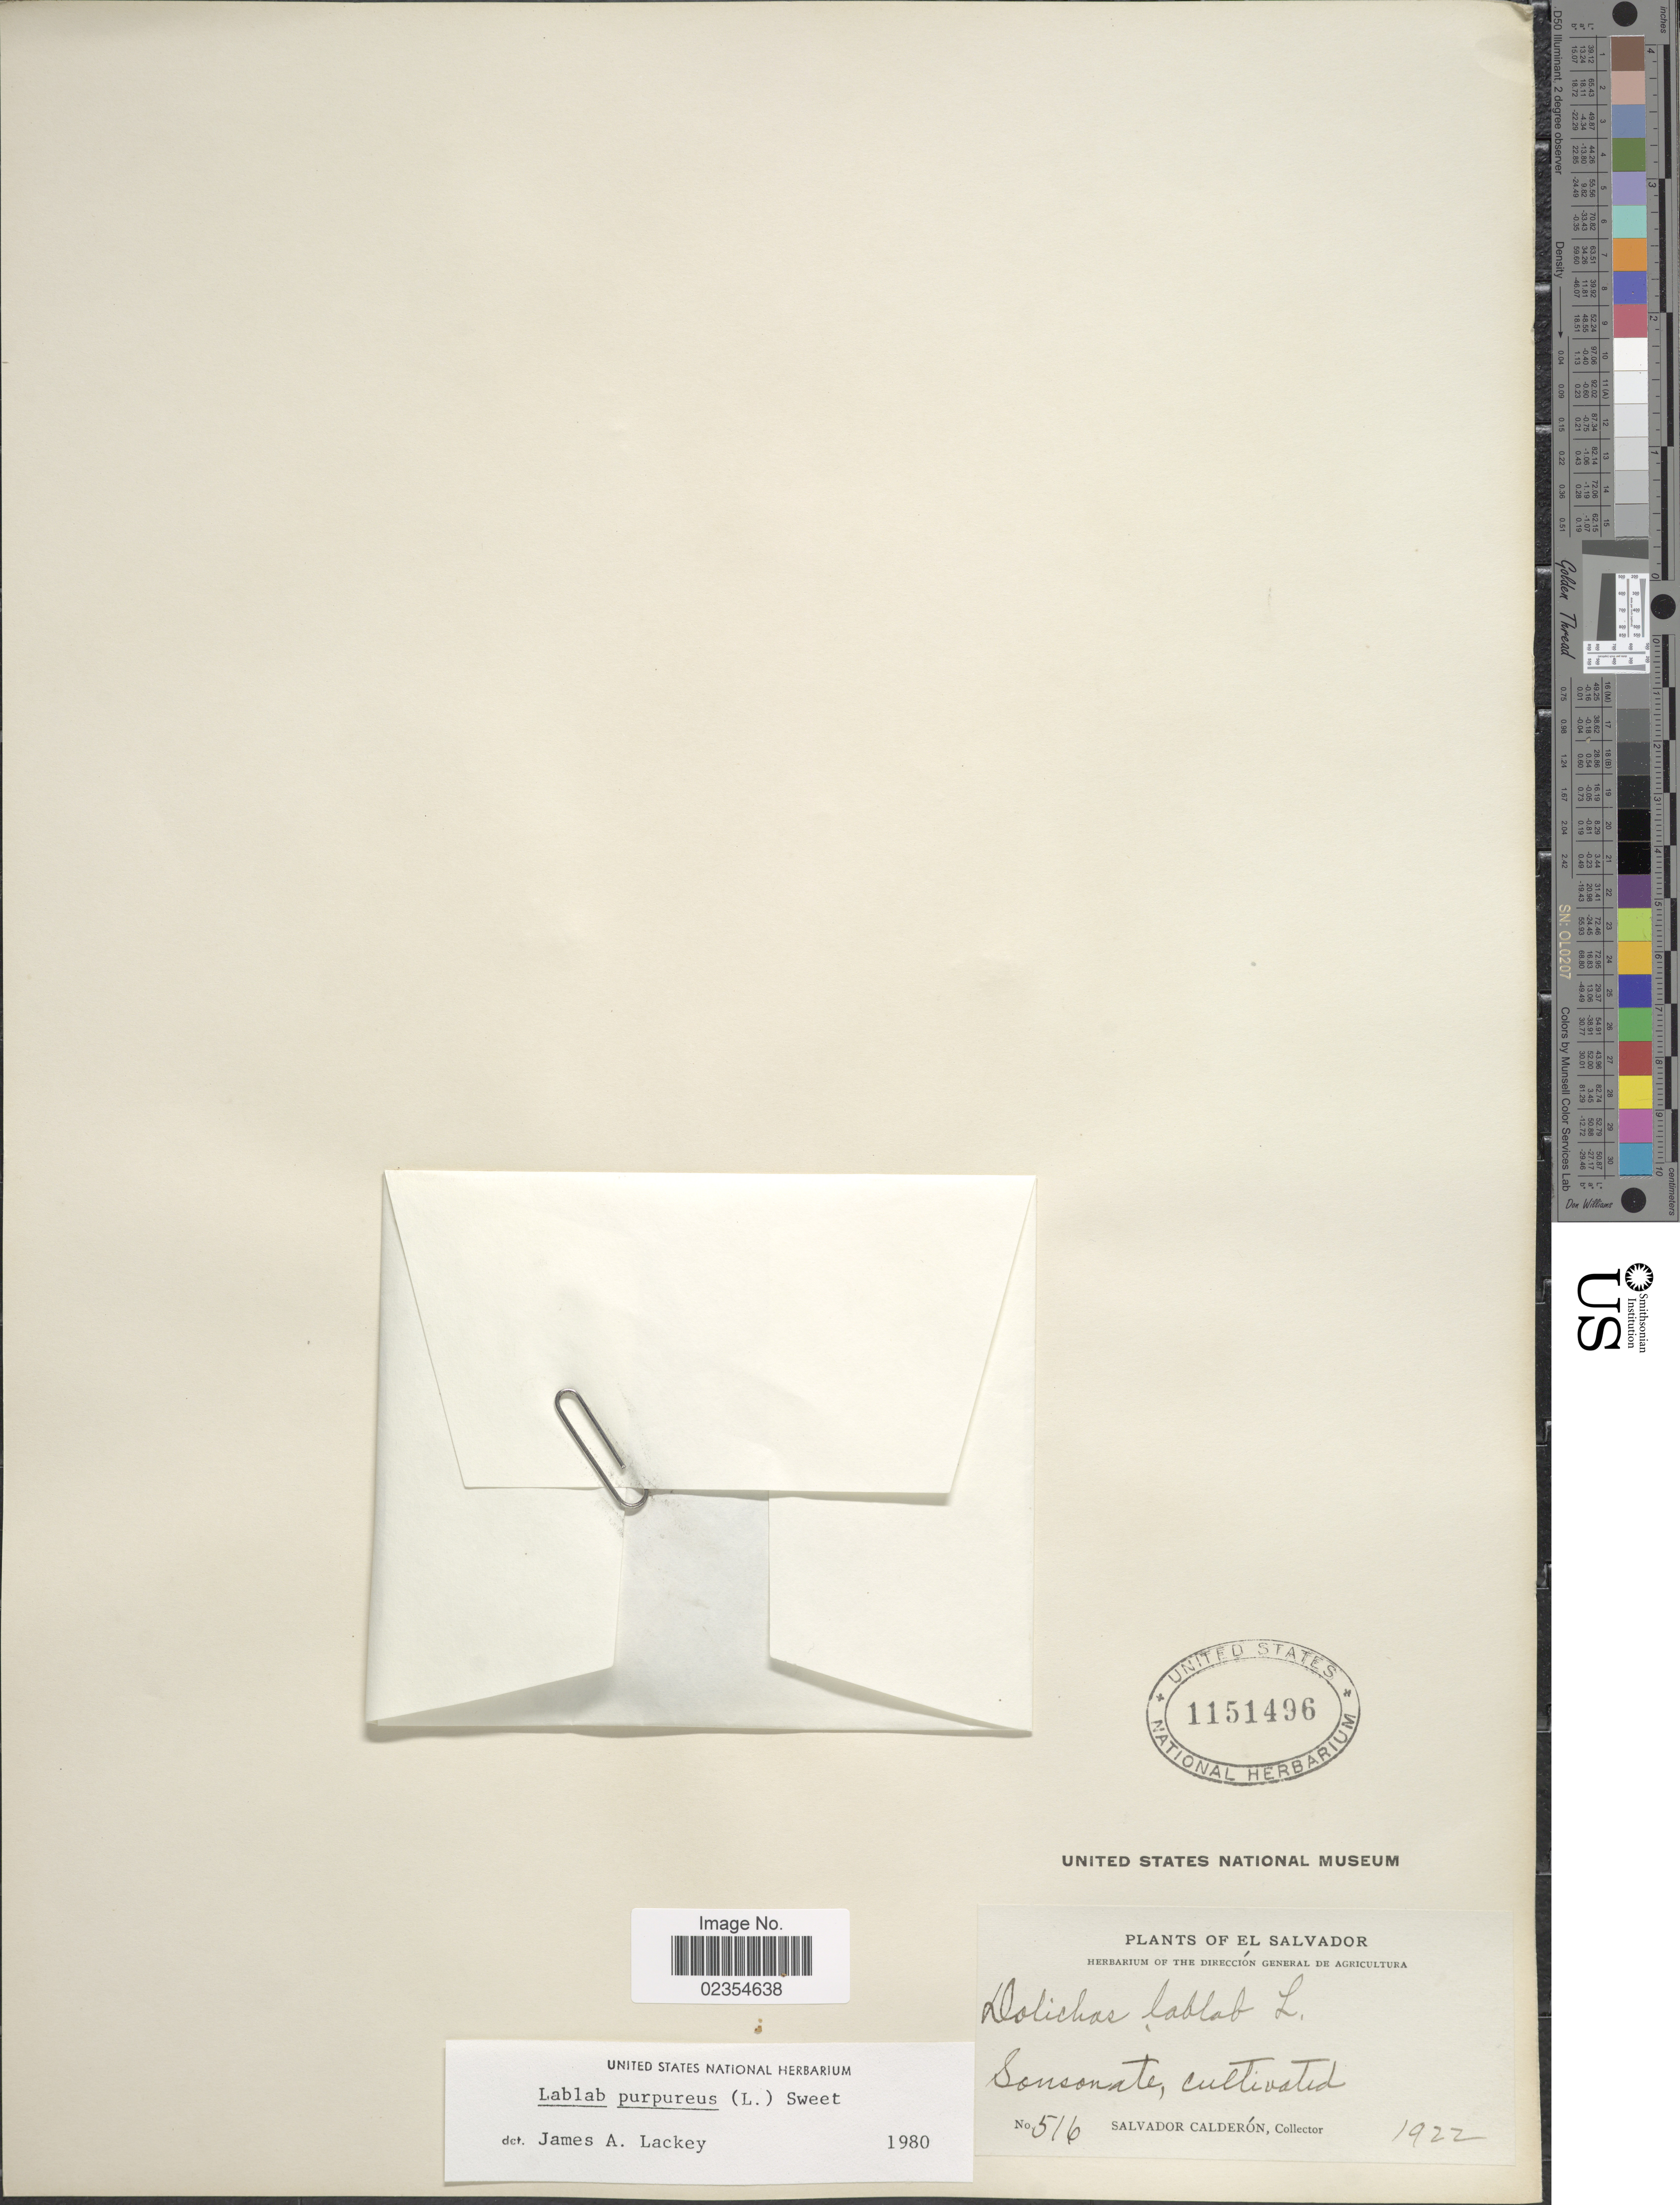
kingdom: Plantae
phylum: Tracheophyta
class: Magnoliopsida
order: Fabales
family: Fabaceae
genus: Lablab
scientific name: Lablab purpureus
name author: (L.) Sweet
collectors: S. Calderón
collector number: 516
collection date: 1922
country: El Salvador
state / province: Sonsonate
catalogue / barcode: US 1151496